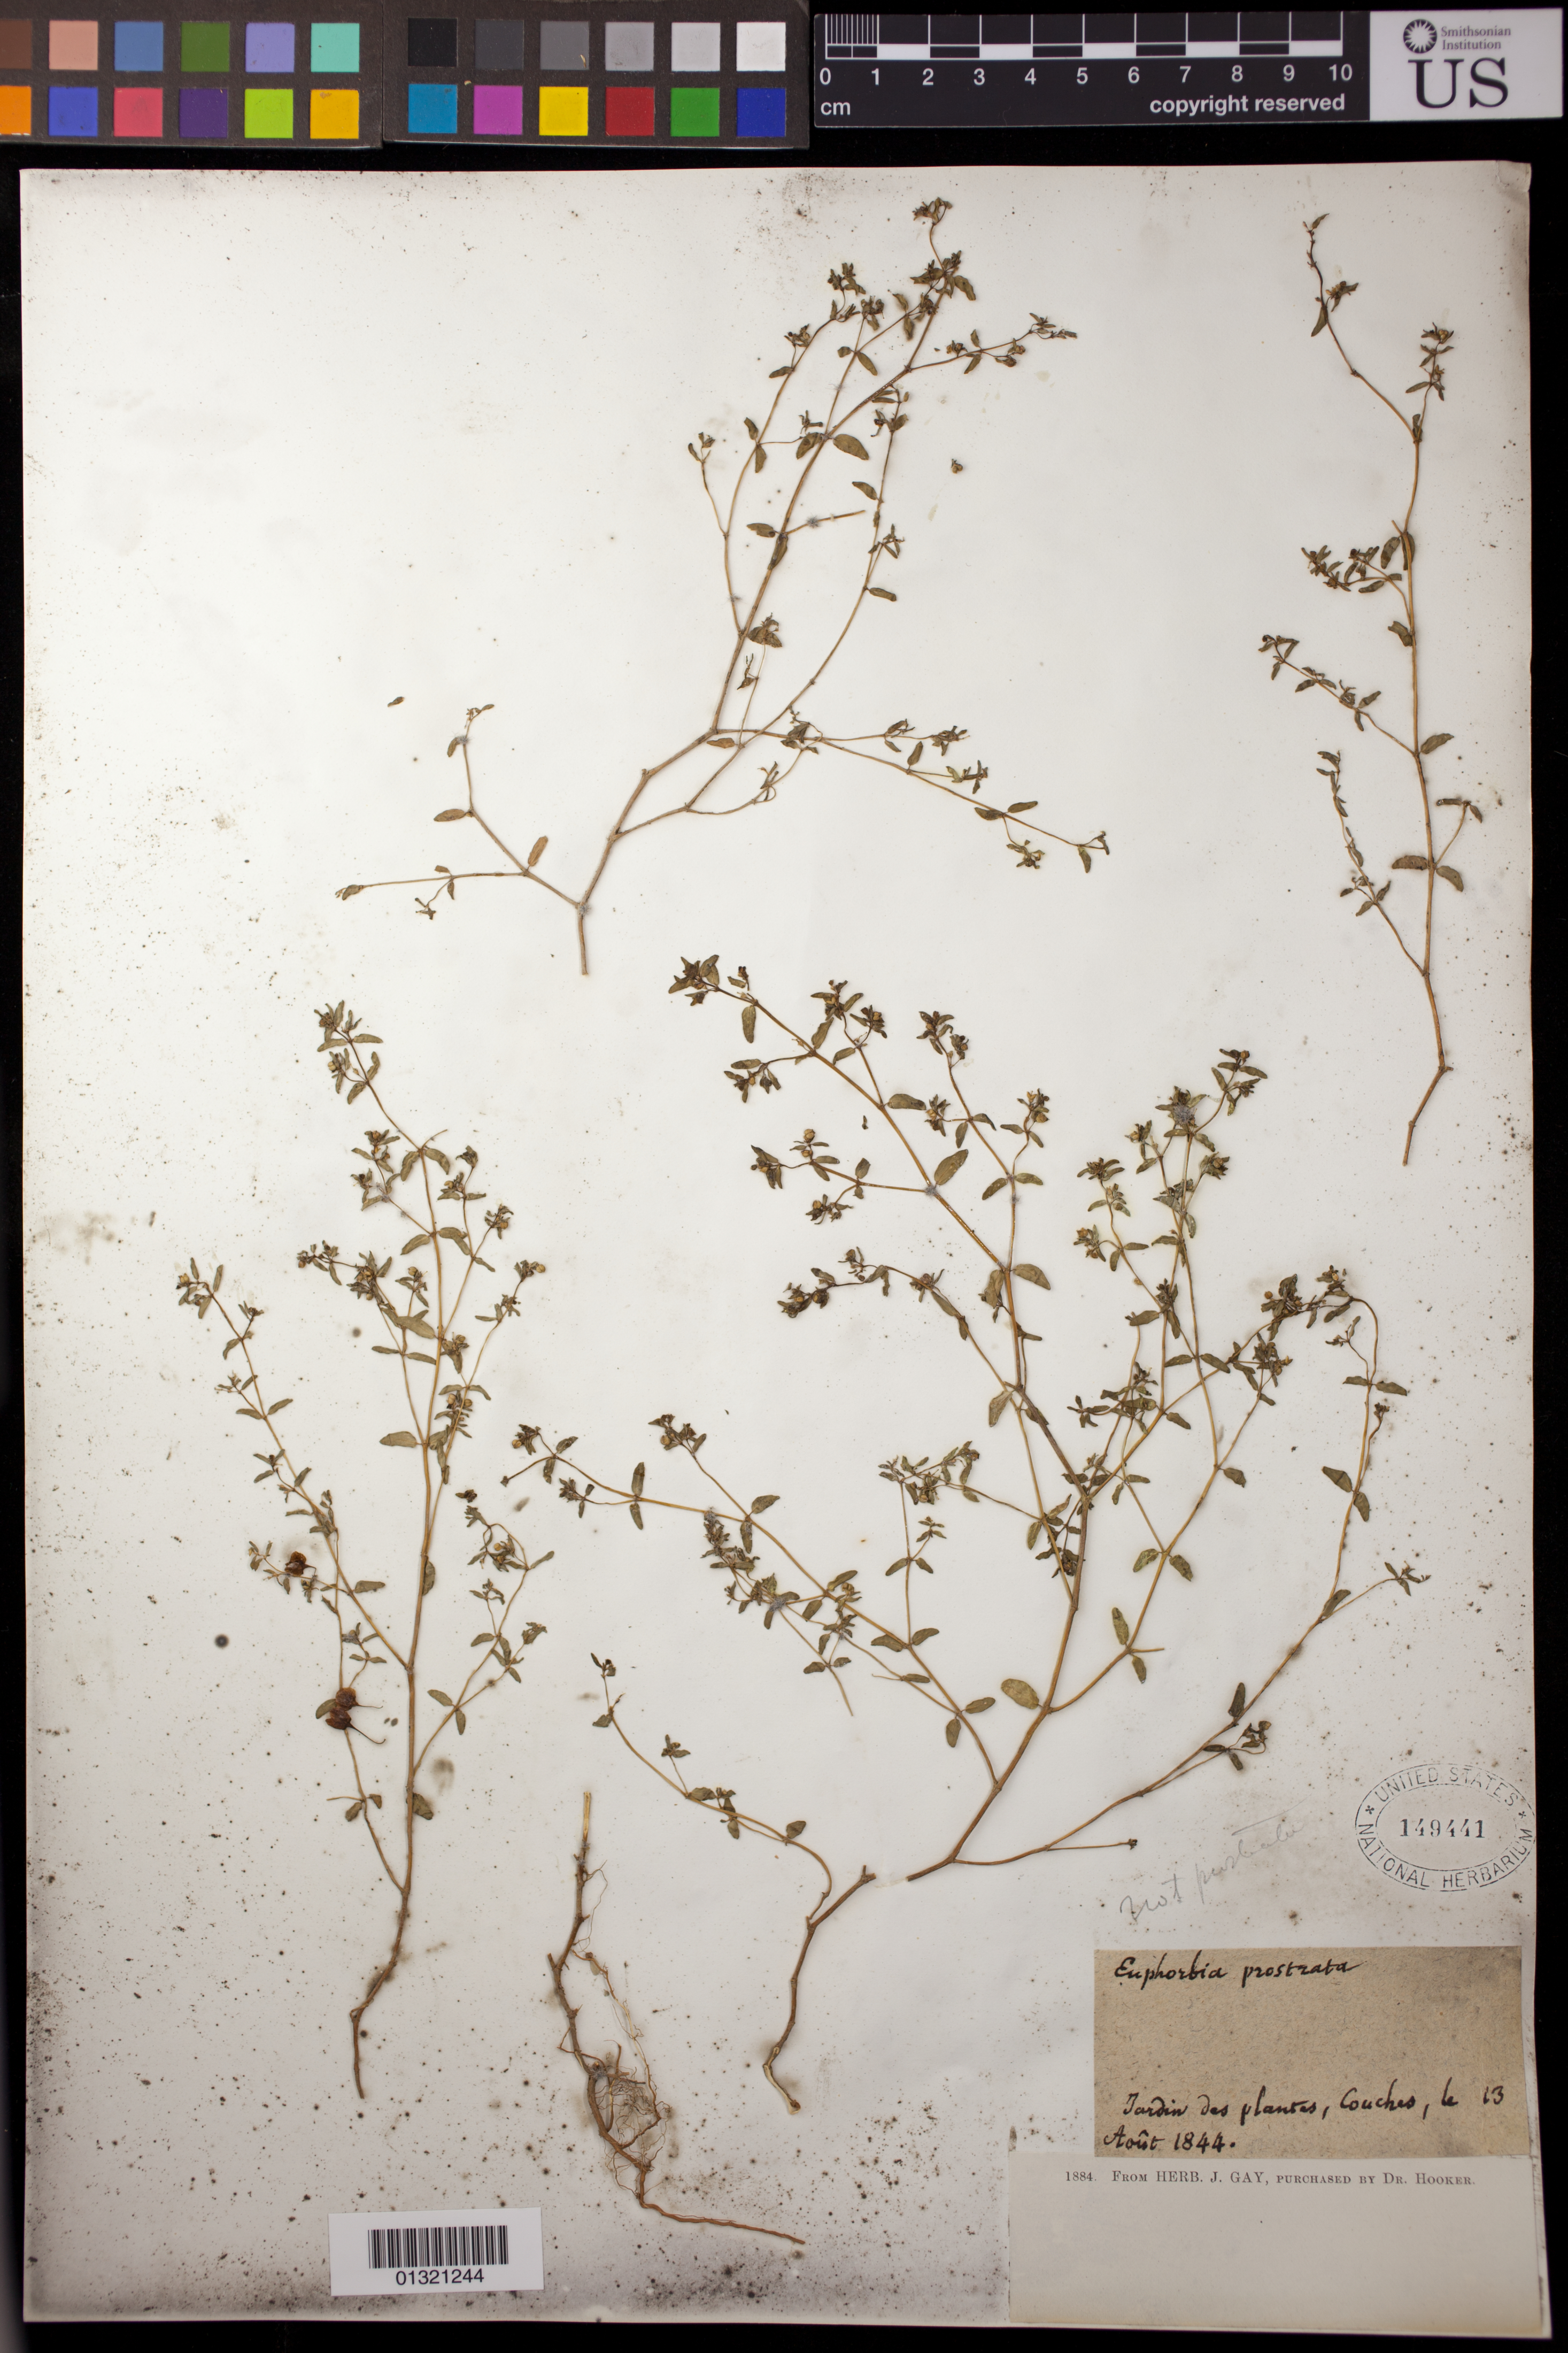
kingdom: Plantae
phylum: Tracheophyta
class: Magnoliopsida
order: Malpighiales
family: Euphorbiaceae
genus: Euphorbia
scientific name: Euphorbia sp.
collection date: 1844-08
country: France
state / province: Bourgogne-Franche-Comté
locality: Jardin des plantes, Couches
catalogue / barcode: US 149441